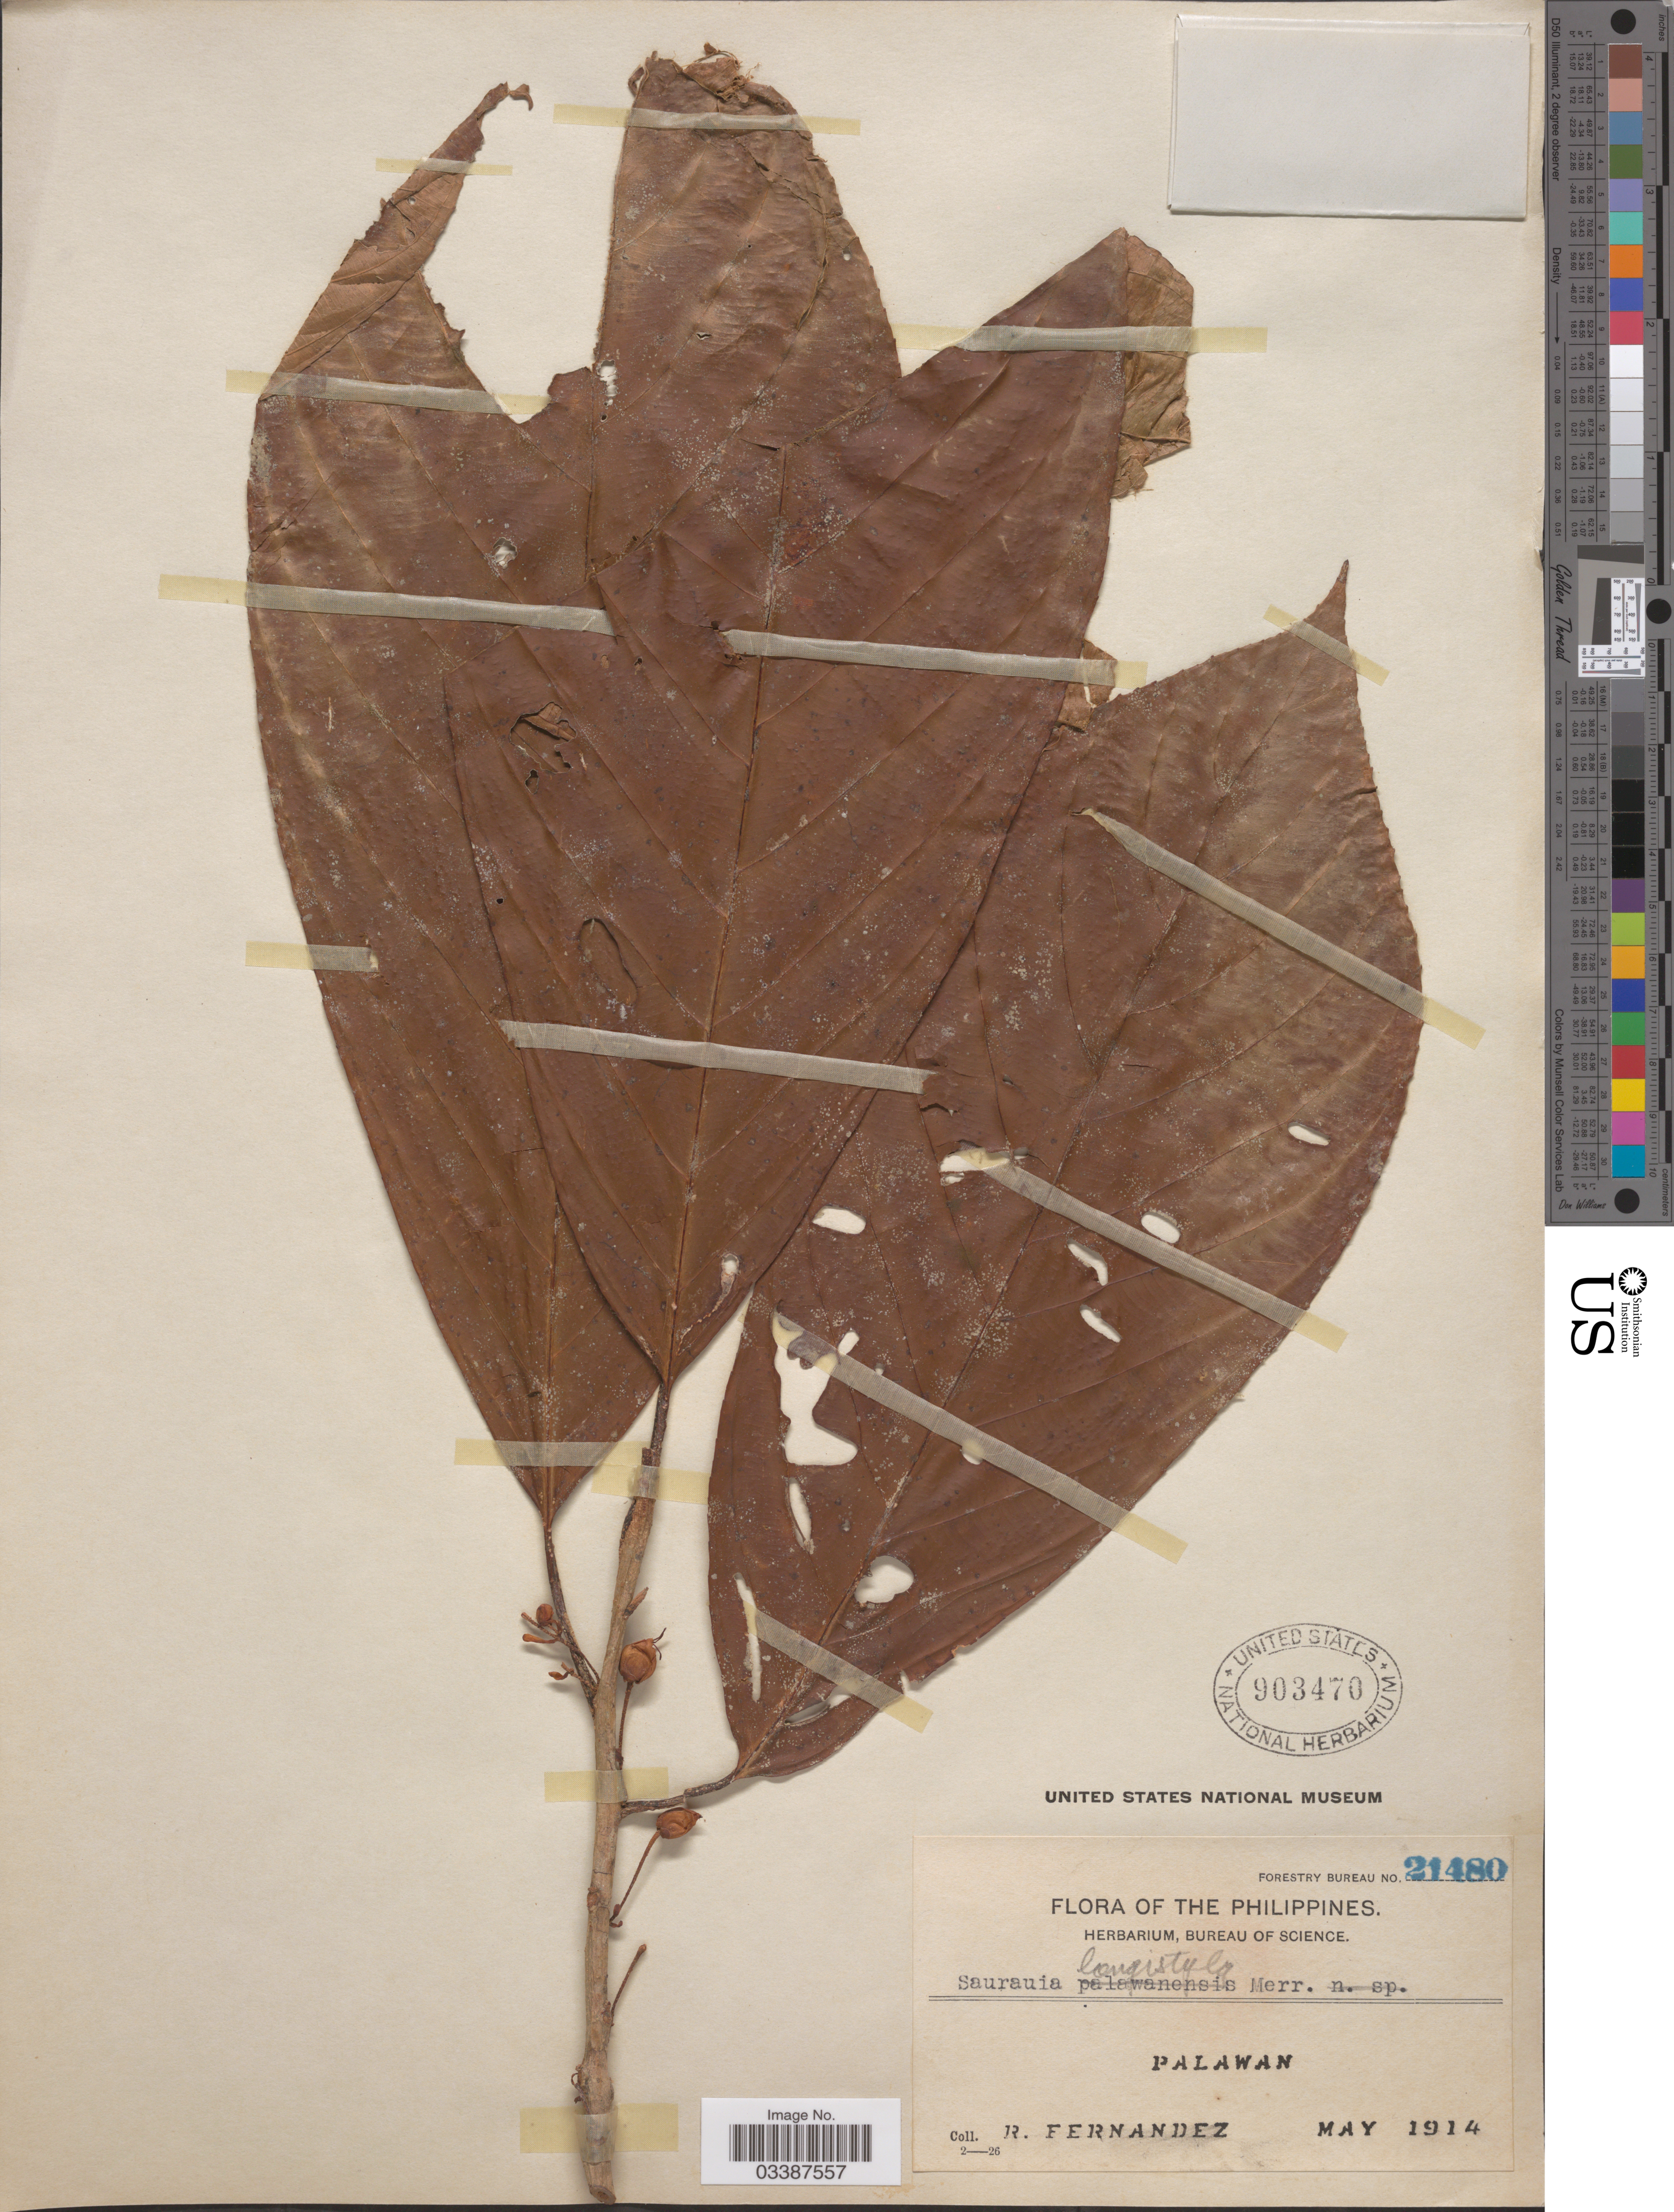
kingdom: Plantae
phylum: Tracheophyta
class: Magnoliopsida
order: Ericales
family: Actinidiaceae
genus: Saurauia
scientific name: Saurauia palawanensis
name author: Merr.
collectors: R. Fernandez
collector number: Forestry Bureau 21480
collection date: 1914-05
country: Philippines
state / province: Mimaropa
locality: Palawan.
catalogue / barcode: US 903470